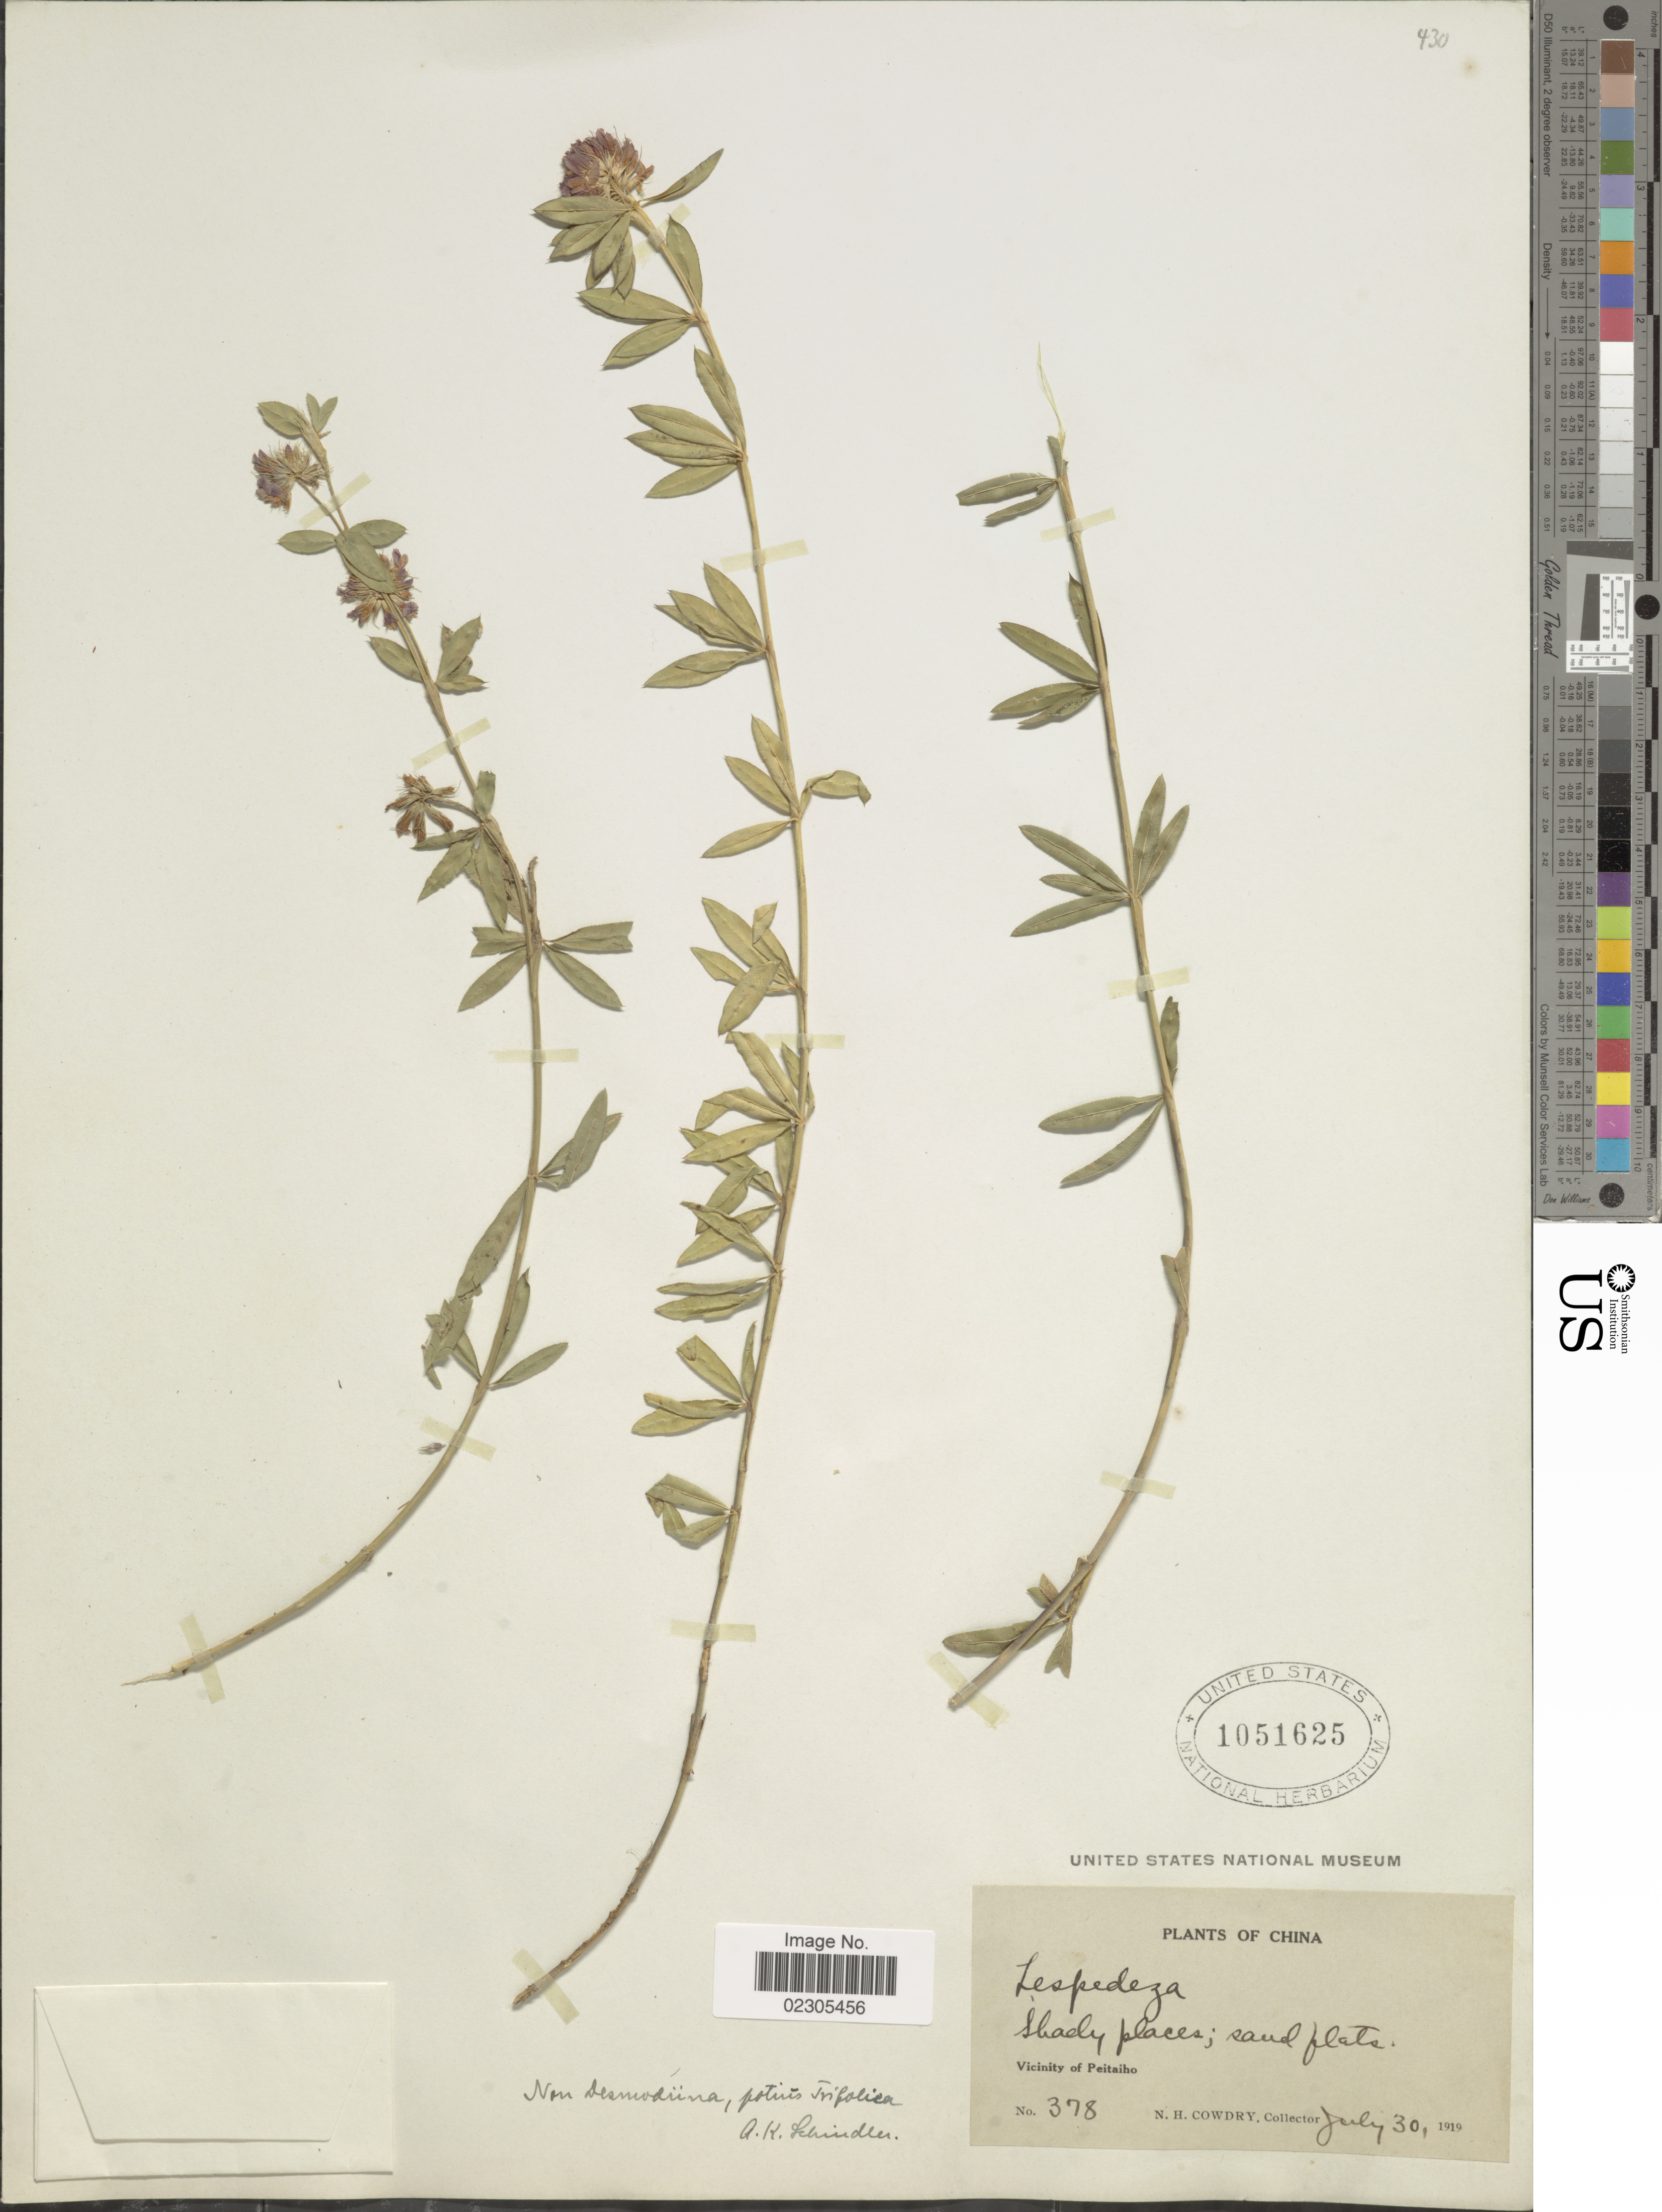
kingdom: Plantae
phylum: Tracheophyta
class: Magnoliopsida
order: Fabales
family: Fabaceae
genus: Trifolium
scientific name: Trifolium sp.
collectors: N. H. Cowdry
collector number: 378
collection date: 1919-07-30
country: China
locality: Vicinity of Peitaiho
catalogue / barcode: US 1051625